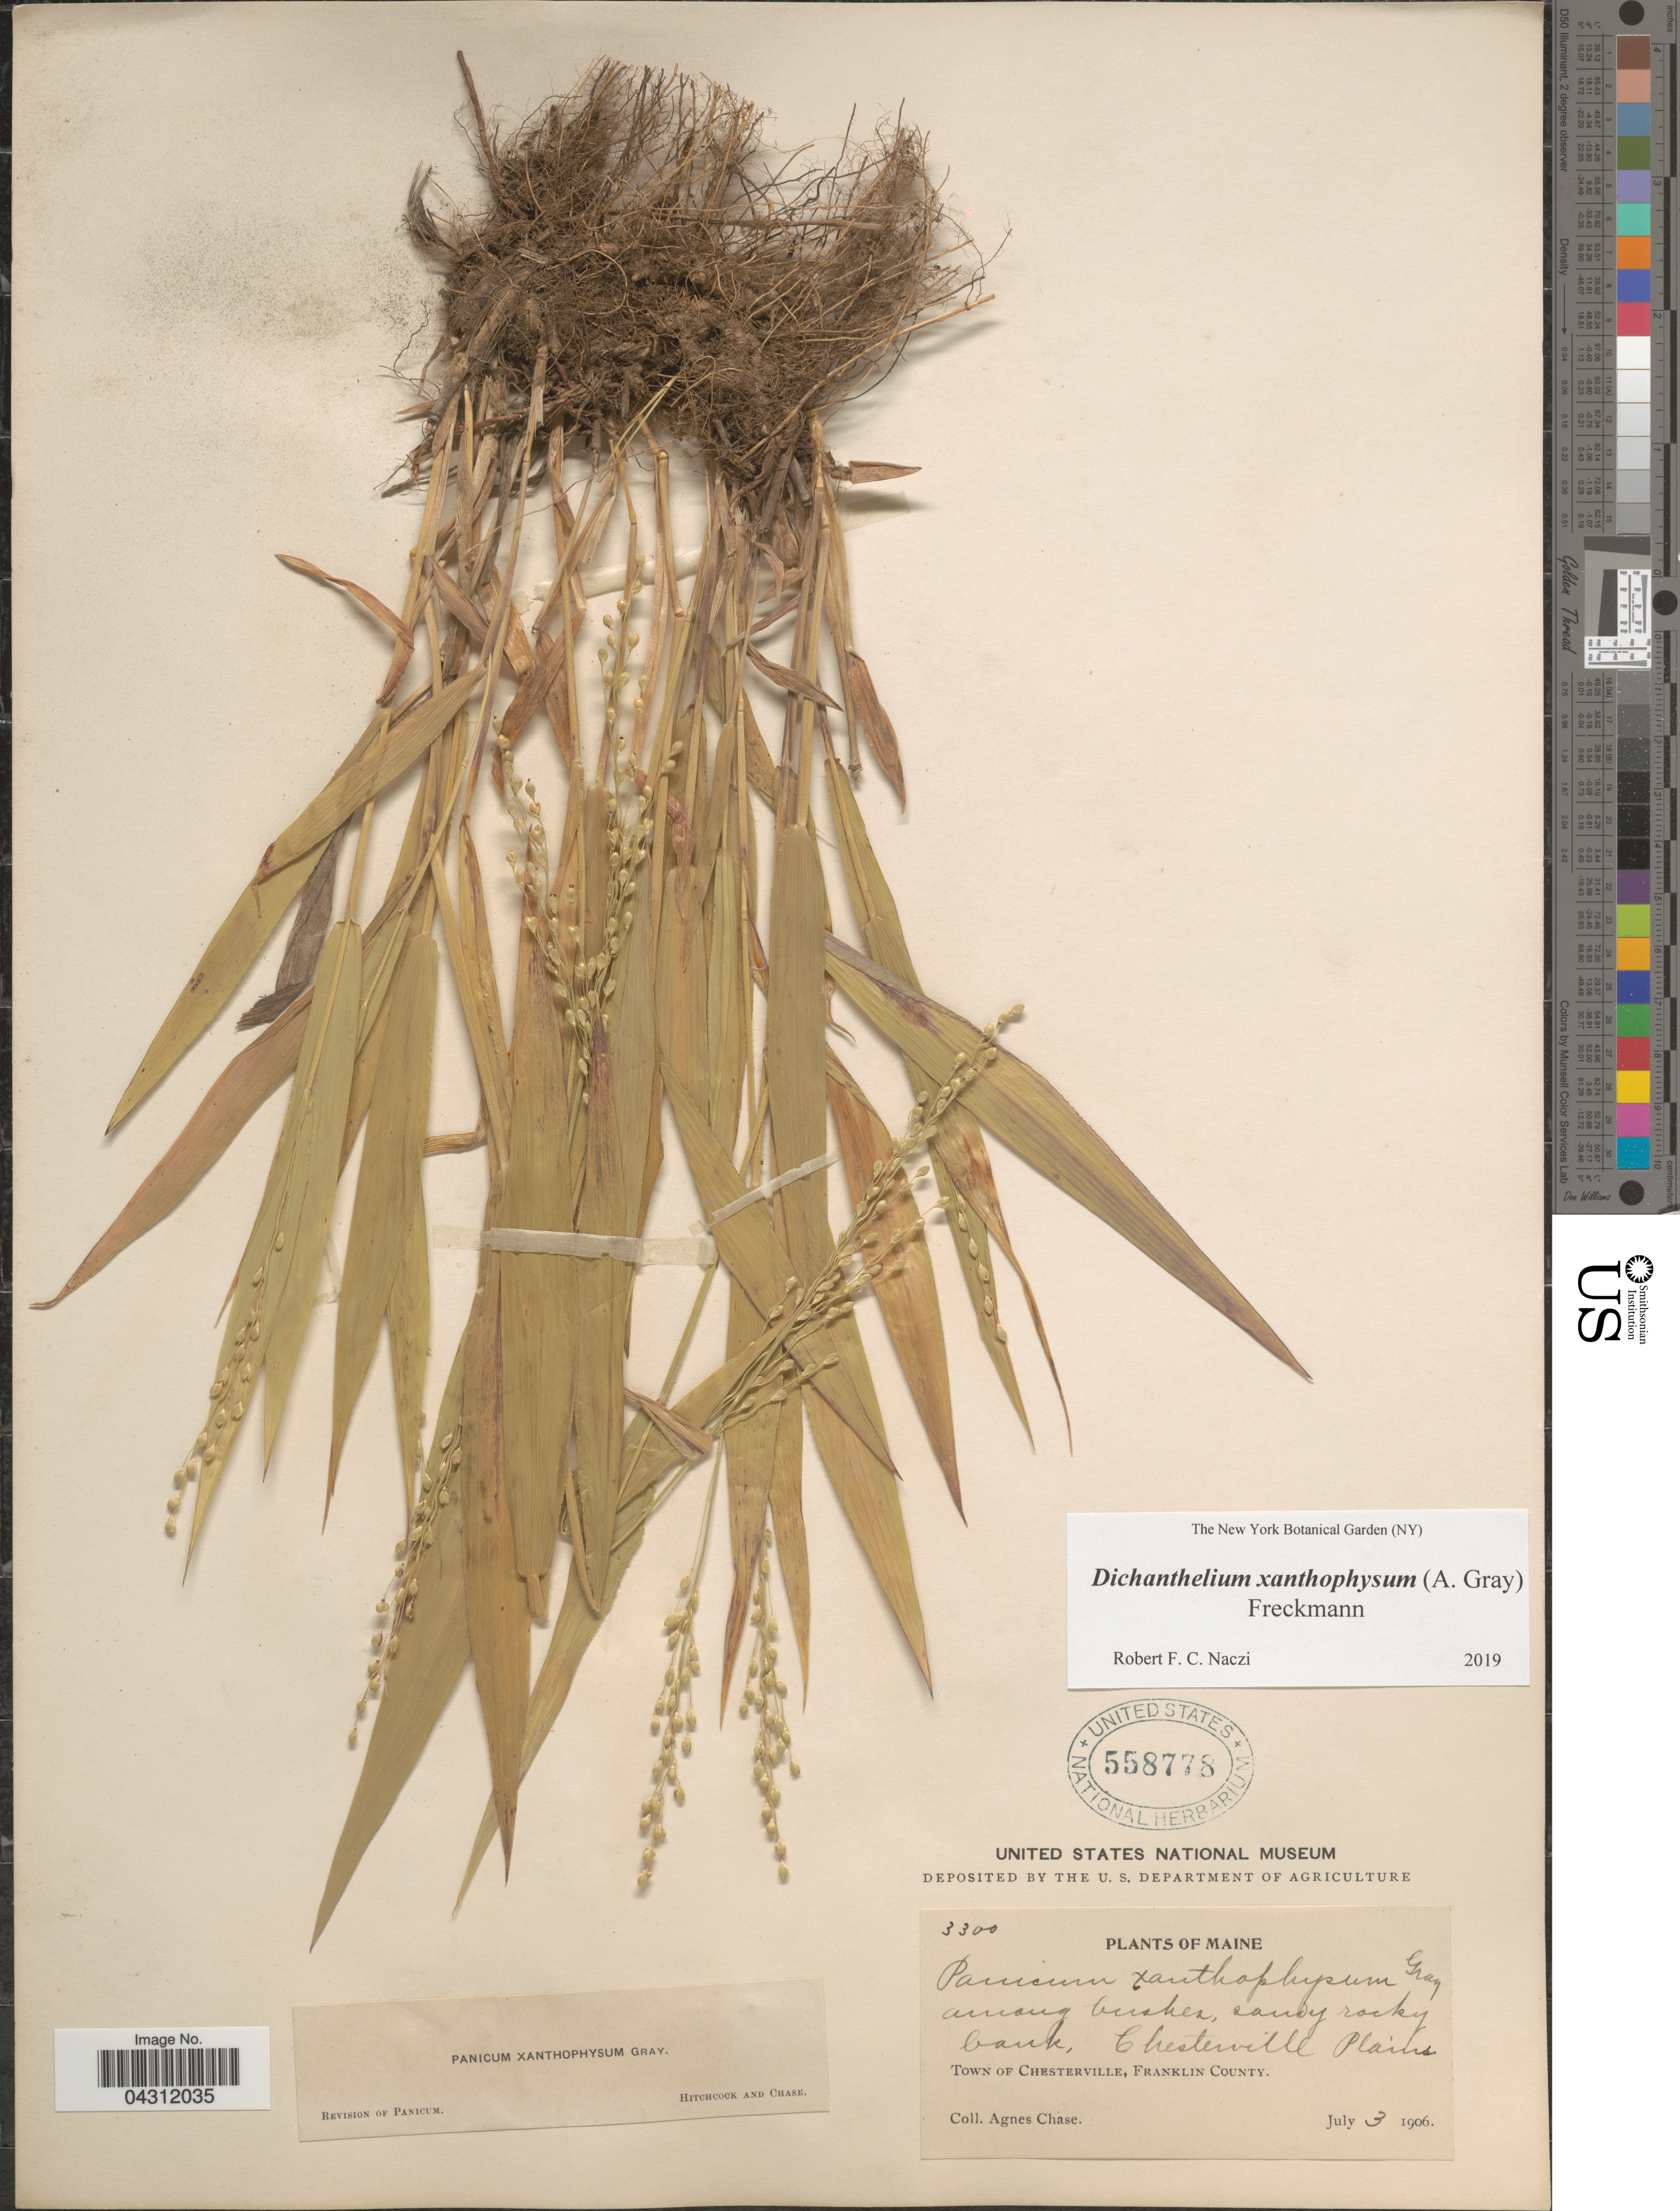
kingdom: Plantae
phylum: Tracheophyta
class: Liliopsida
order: Poales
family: Poaceae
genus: Dichanthelium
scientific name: Dichanthelium xanthophysum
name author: (A. Gray) Freckmann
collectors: A. Chase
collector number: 3300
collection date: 1906-07-03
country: United States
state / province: Maine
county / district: Franklin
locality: Among bushes, sandy rocky bank, Chesterville Plains. Town Of Chesterville,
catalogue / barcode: US 558778